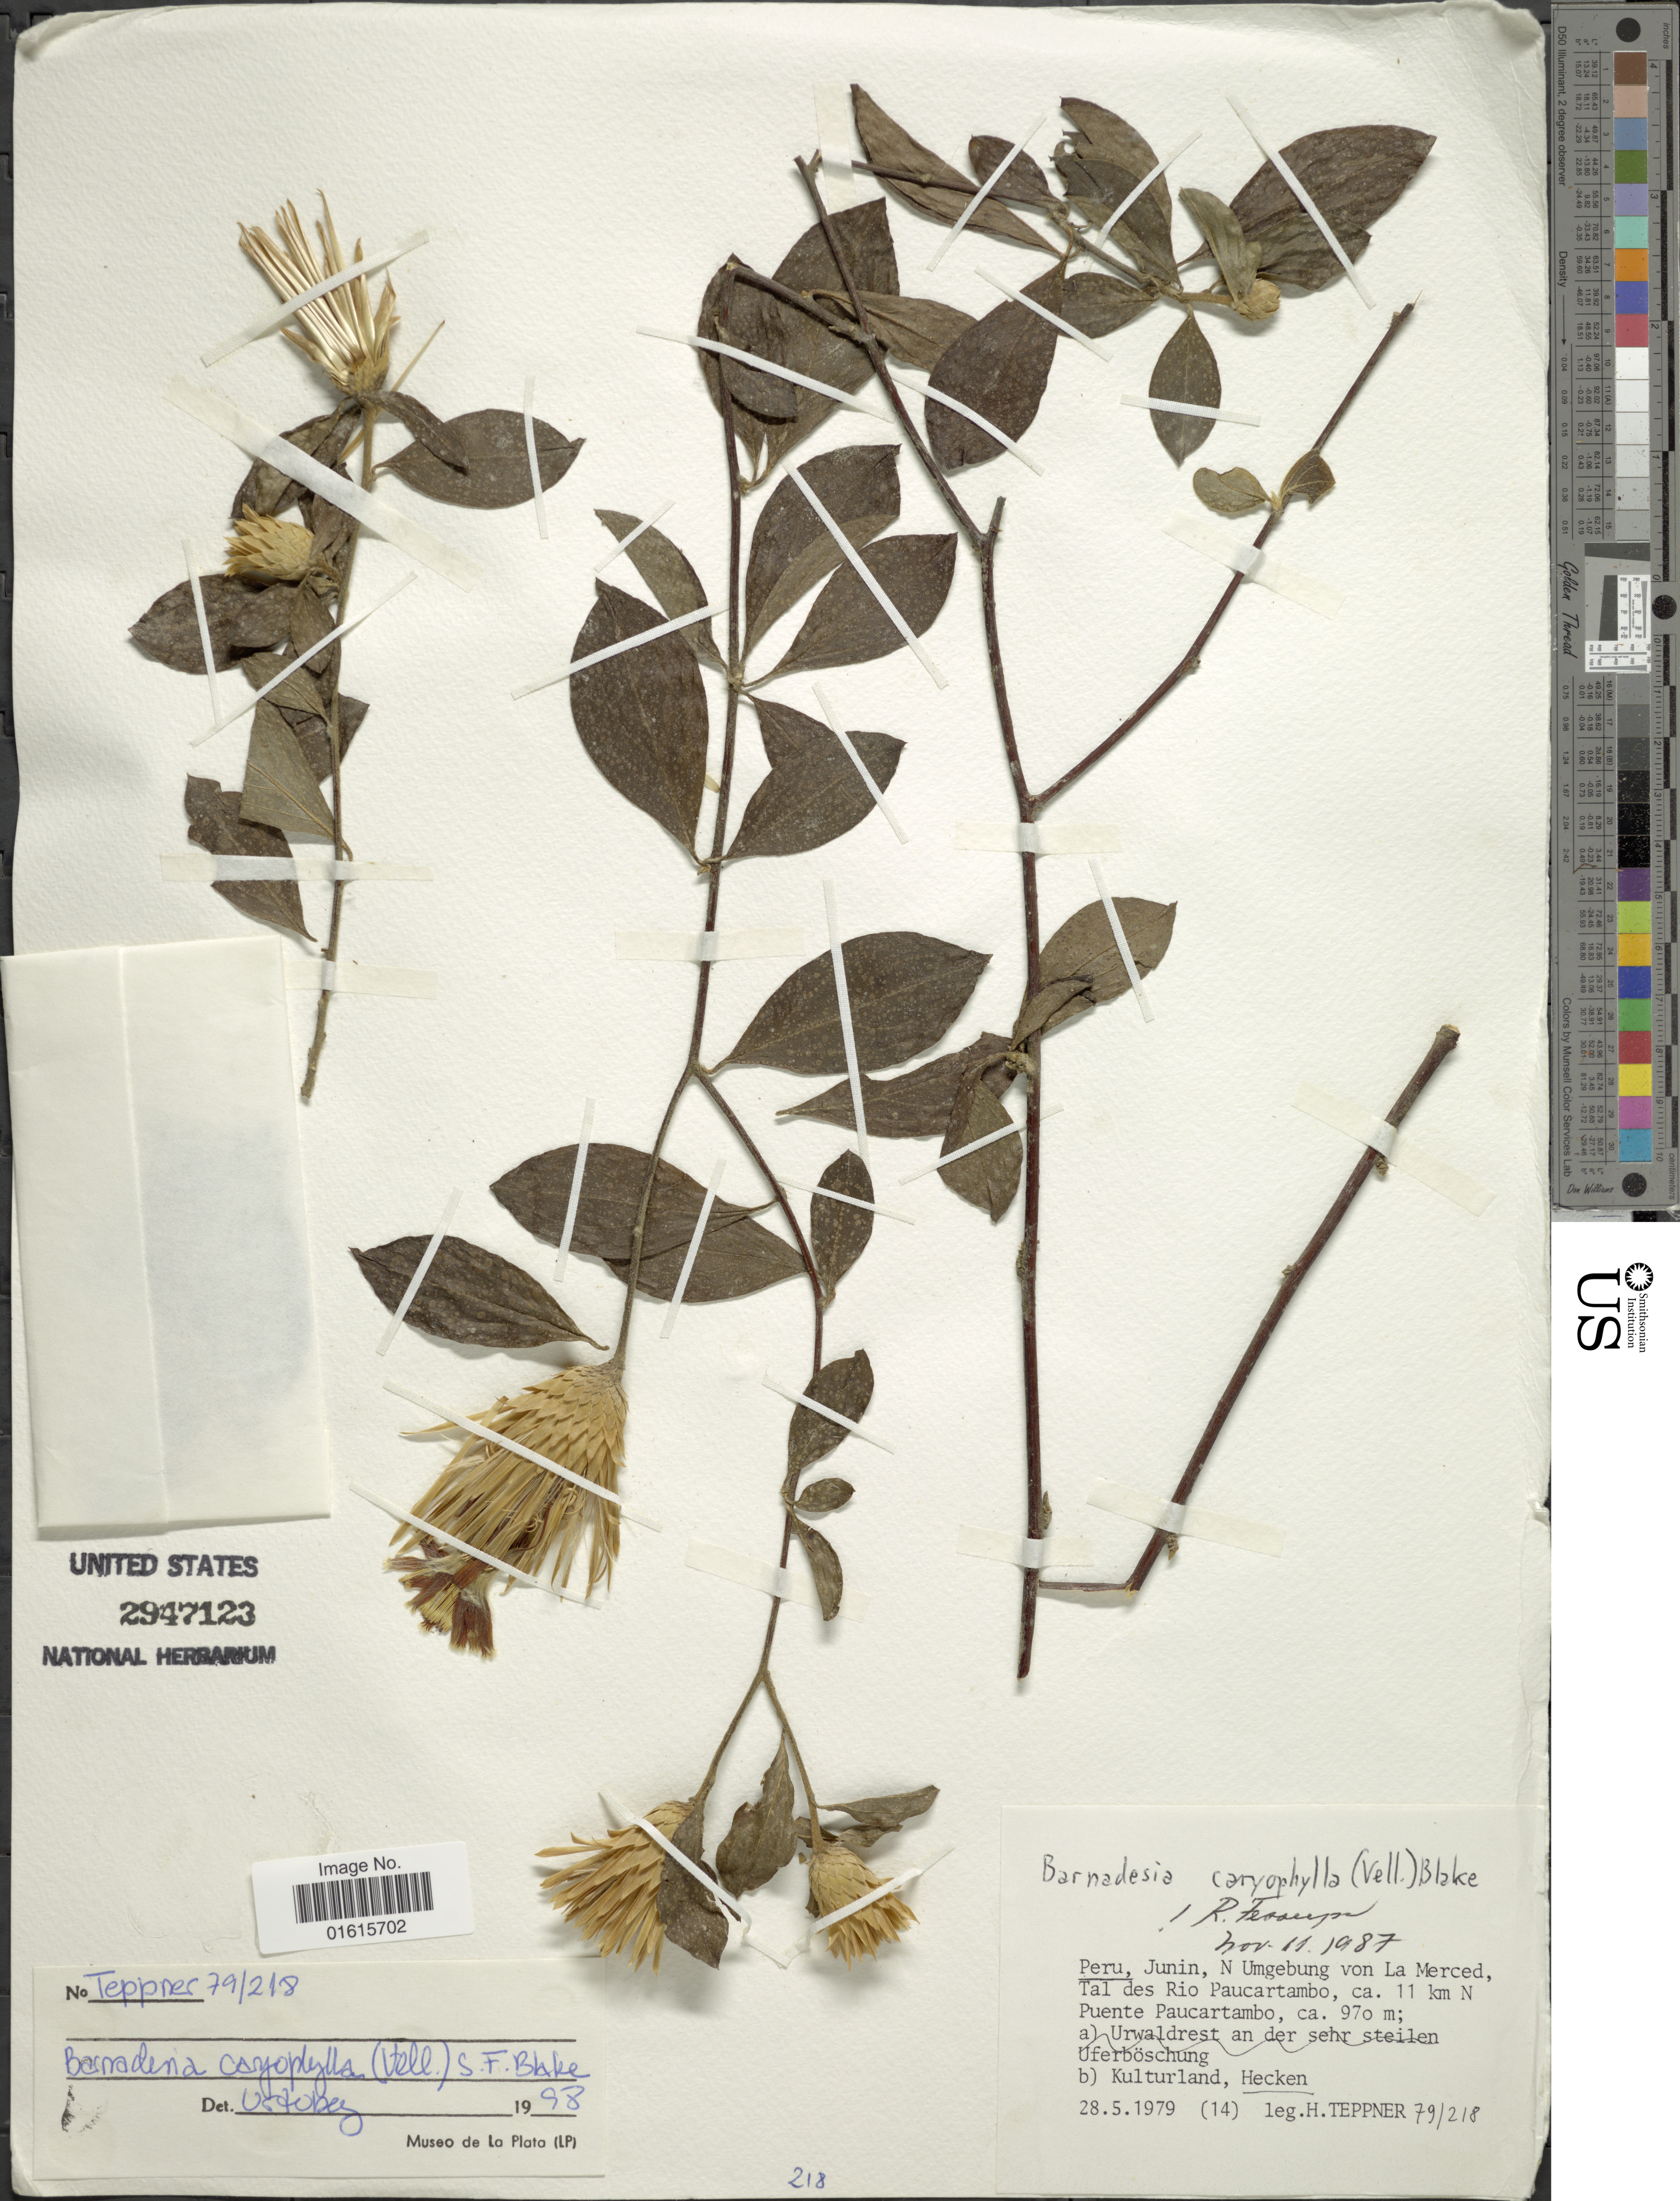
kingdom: Plantae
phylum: Tracheophyta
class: Magnoliopsida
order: Asterales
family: Asteraceae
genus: Barnadesia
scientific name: Barnadesia caryophylla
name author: (Vell.) S.F. Blake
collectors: H. Teppner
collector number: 79/218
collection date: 1979-05-28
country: Peru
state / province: Junín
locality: N Umgenung von La Merced, Tal des Rio Paucartambo, ca. 11 km N Puente Paucartambo, Kulturland, Hecken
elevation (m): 970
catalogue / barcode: US 2947123